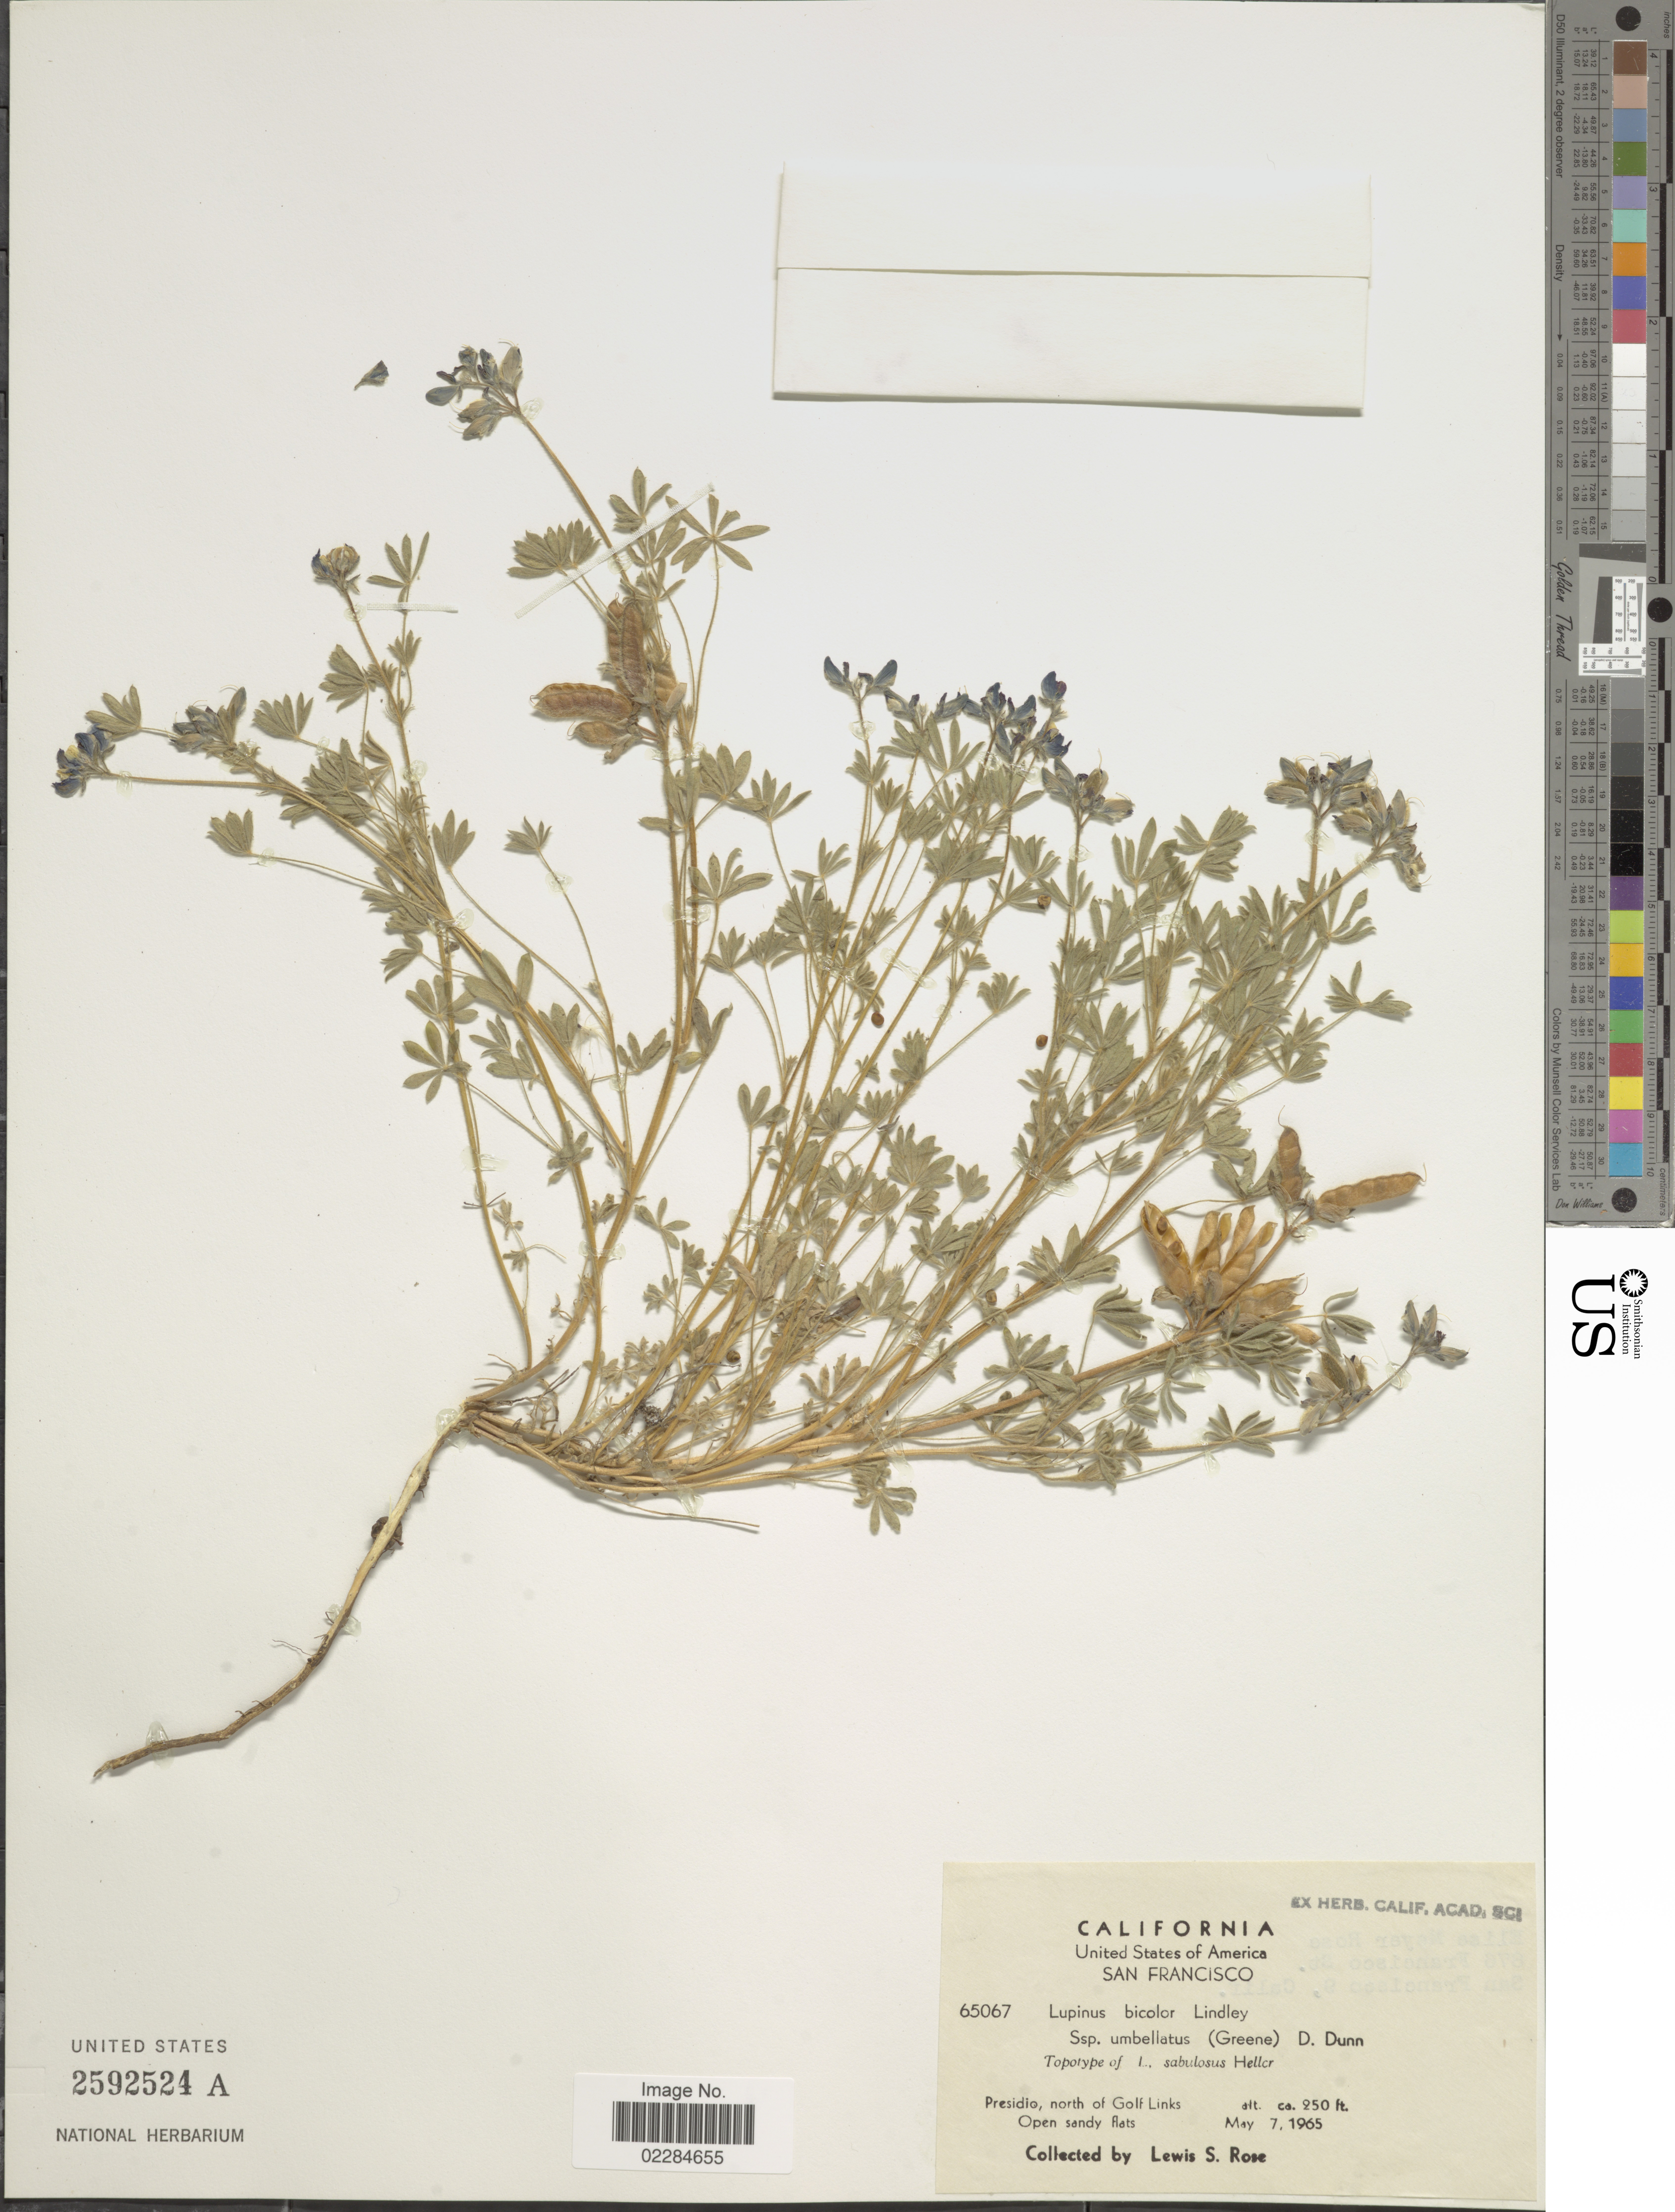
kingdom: Plantae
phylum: Tracheophyta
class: Magnoliopsida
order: Fabales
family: Fabaceae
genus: Lupinus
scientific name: Lupinus bicolor var. umbellatus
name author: (Greene) C.P. Sm.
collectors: L. S. Rose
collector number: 65067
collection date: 1965-05-07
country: United States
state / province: California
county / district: San Francisco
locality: San Francisco. Presidio, north of Golf Links. Open Sandy flats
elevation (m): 76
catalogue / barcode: US 2592524A